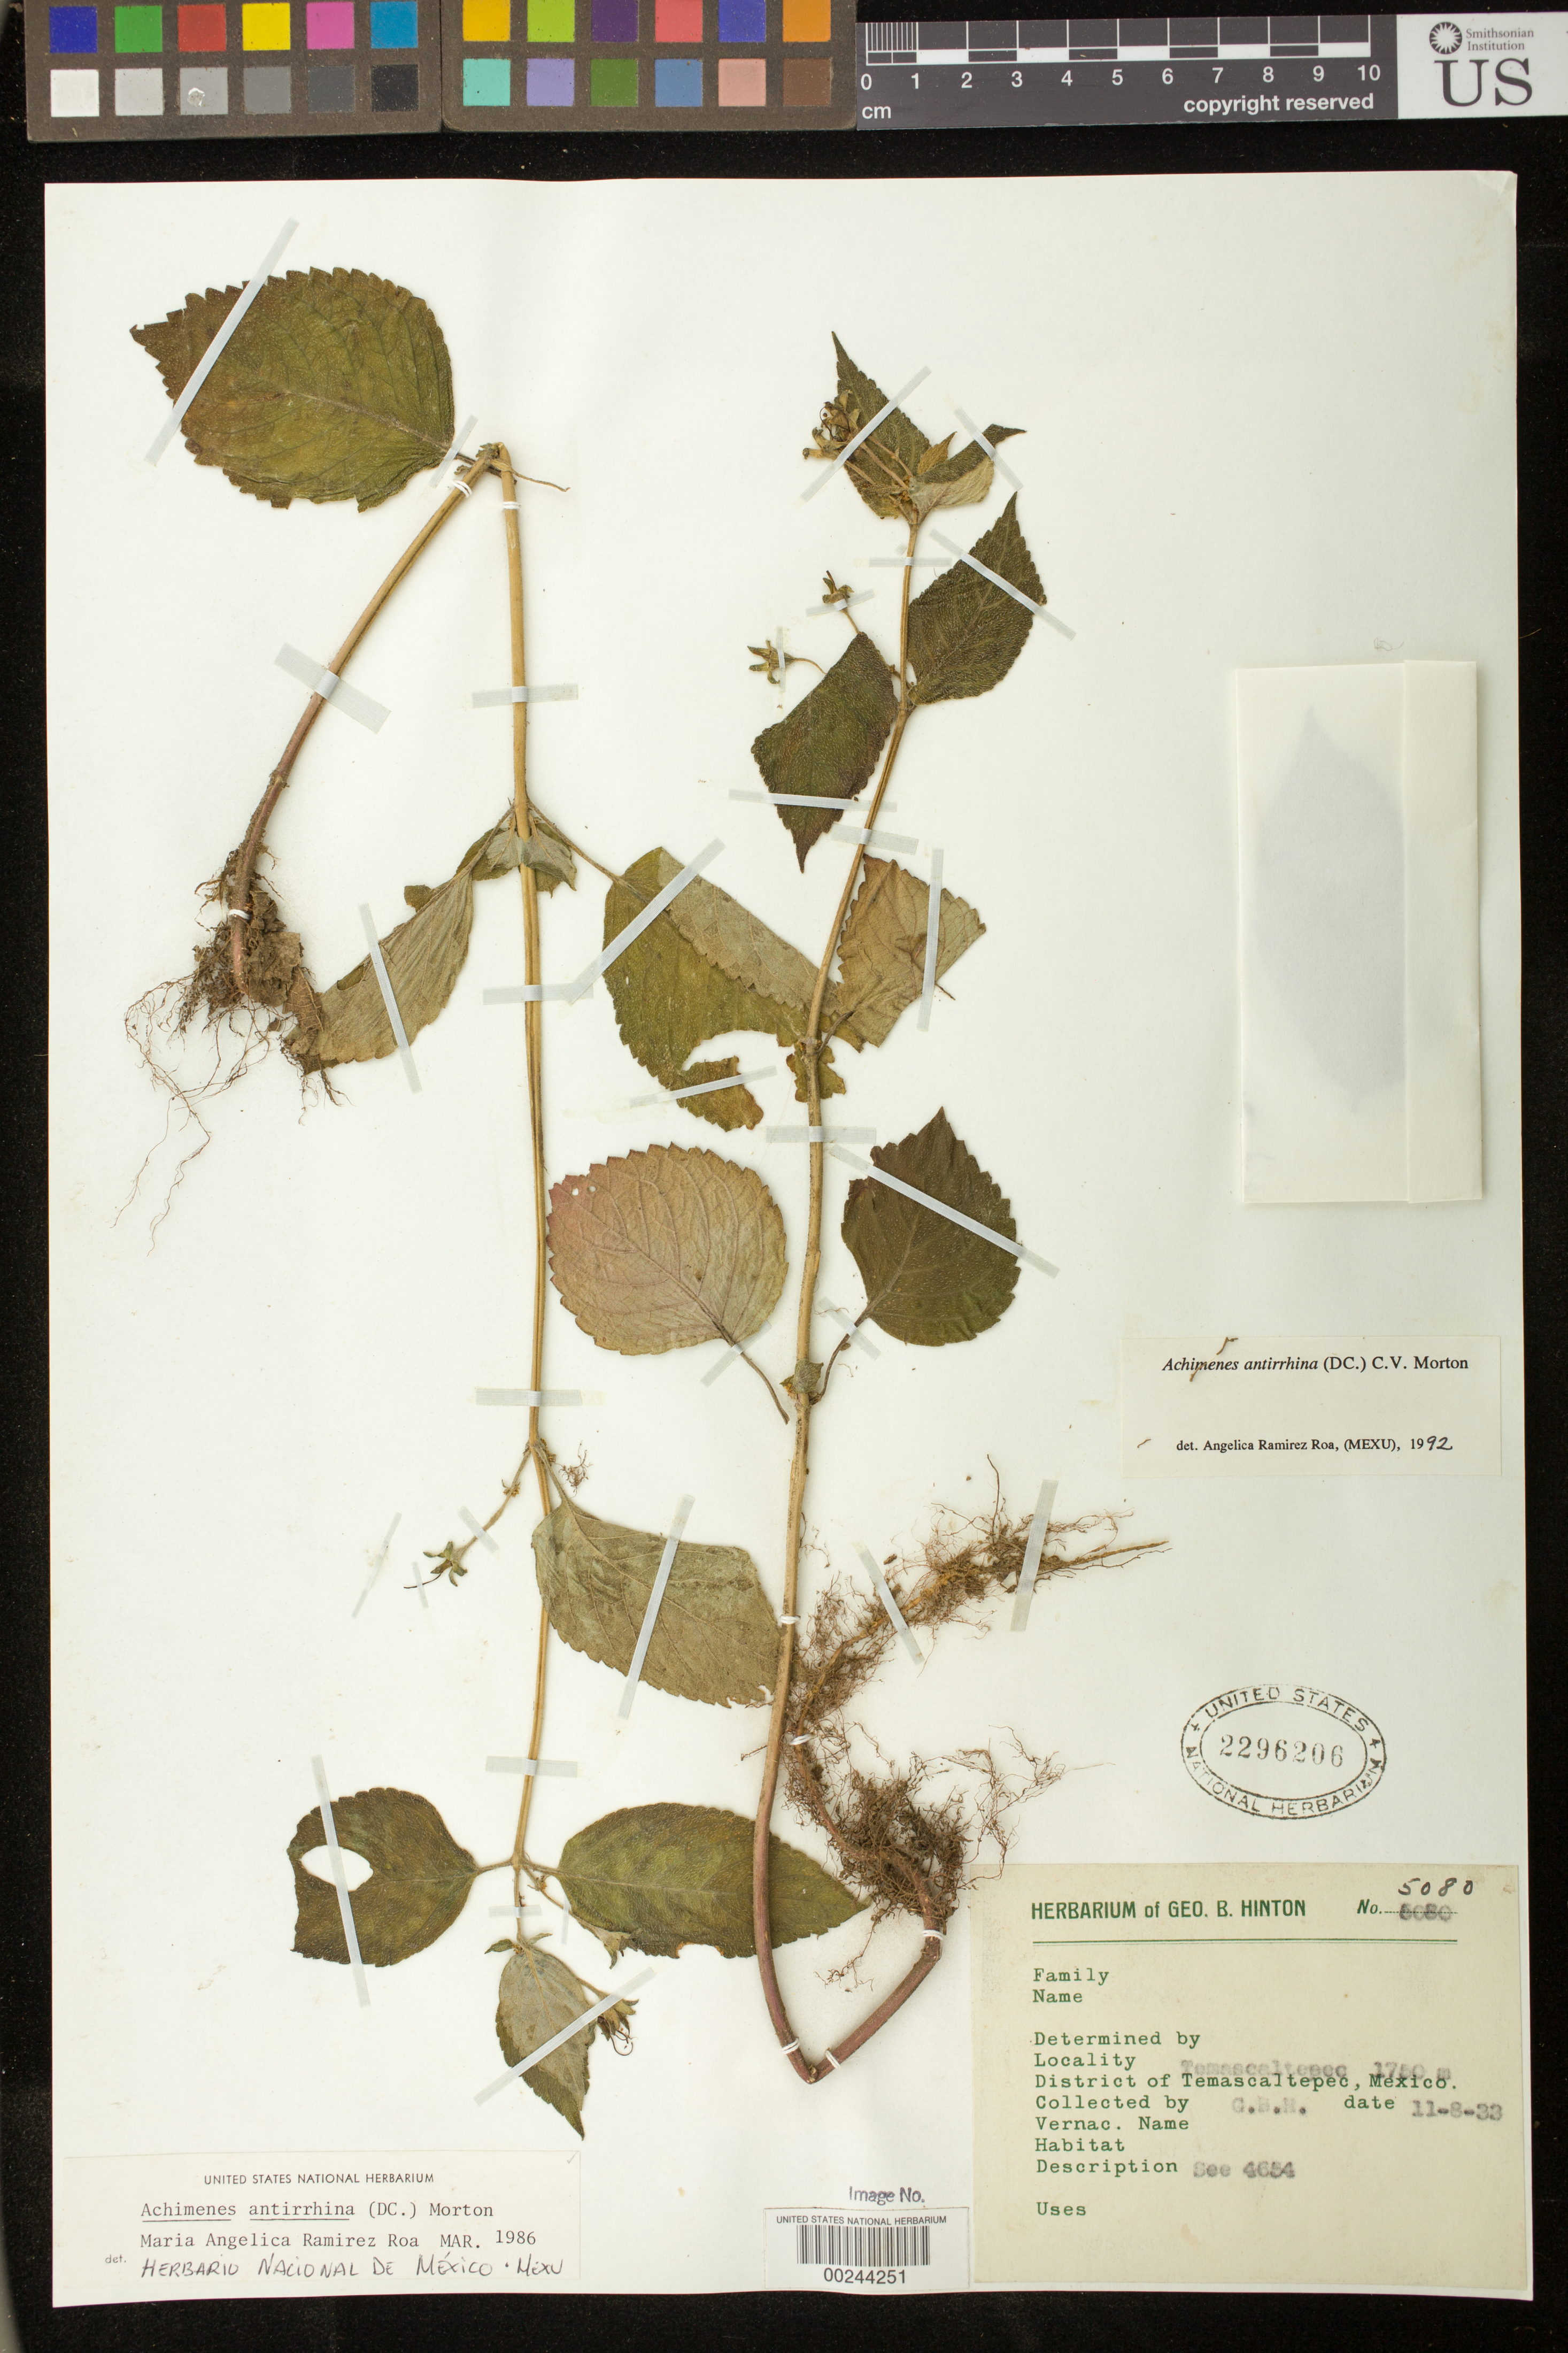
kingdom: Plantae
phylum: Tracheophyta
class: Magnoliopsida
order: Lamiales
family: Gesneriaceae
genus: Achimenes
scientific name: Achimenes antirrhina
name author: (DC.) C.V. Morton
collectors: G. B. Hinton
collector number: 5080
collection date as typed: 08 Nov 1933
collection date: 1933-11-08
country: Mexico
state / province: México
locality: Temascaltepec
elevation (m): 1750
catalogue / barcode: US 2296206